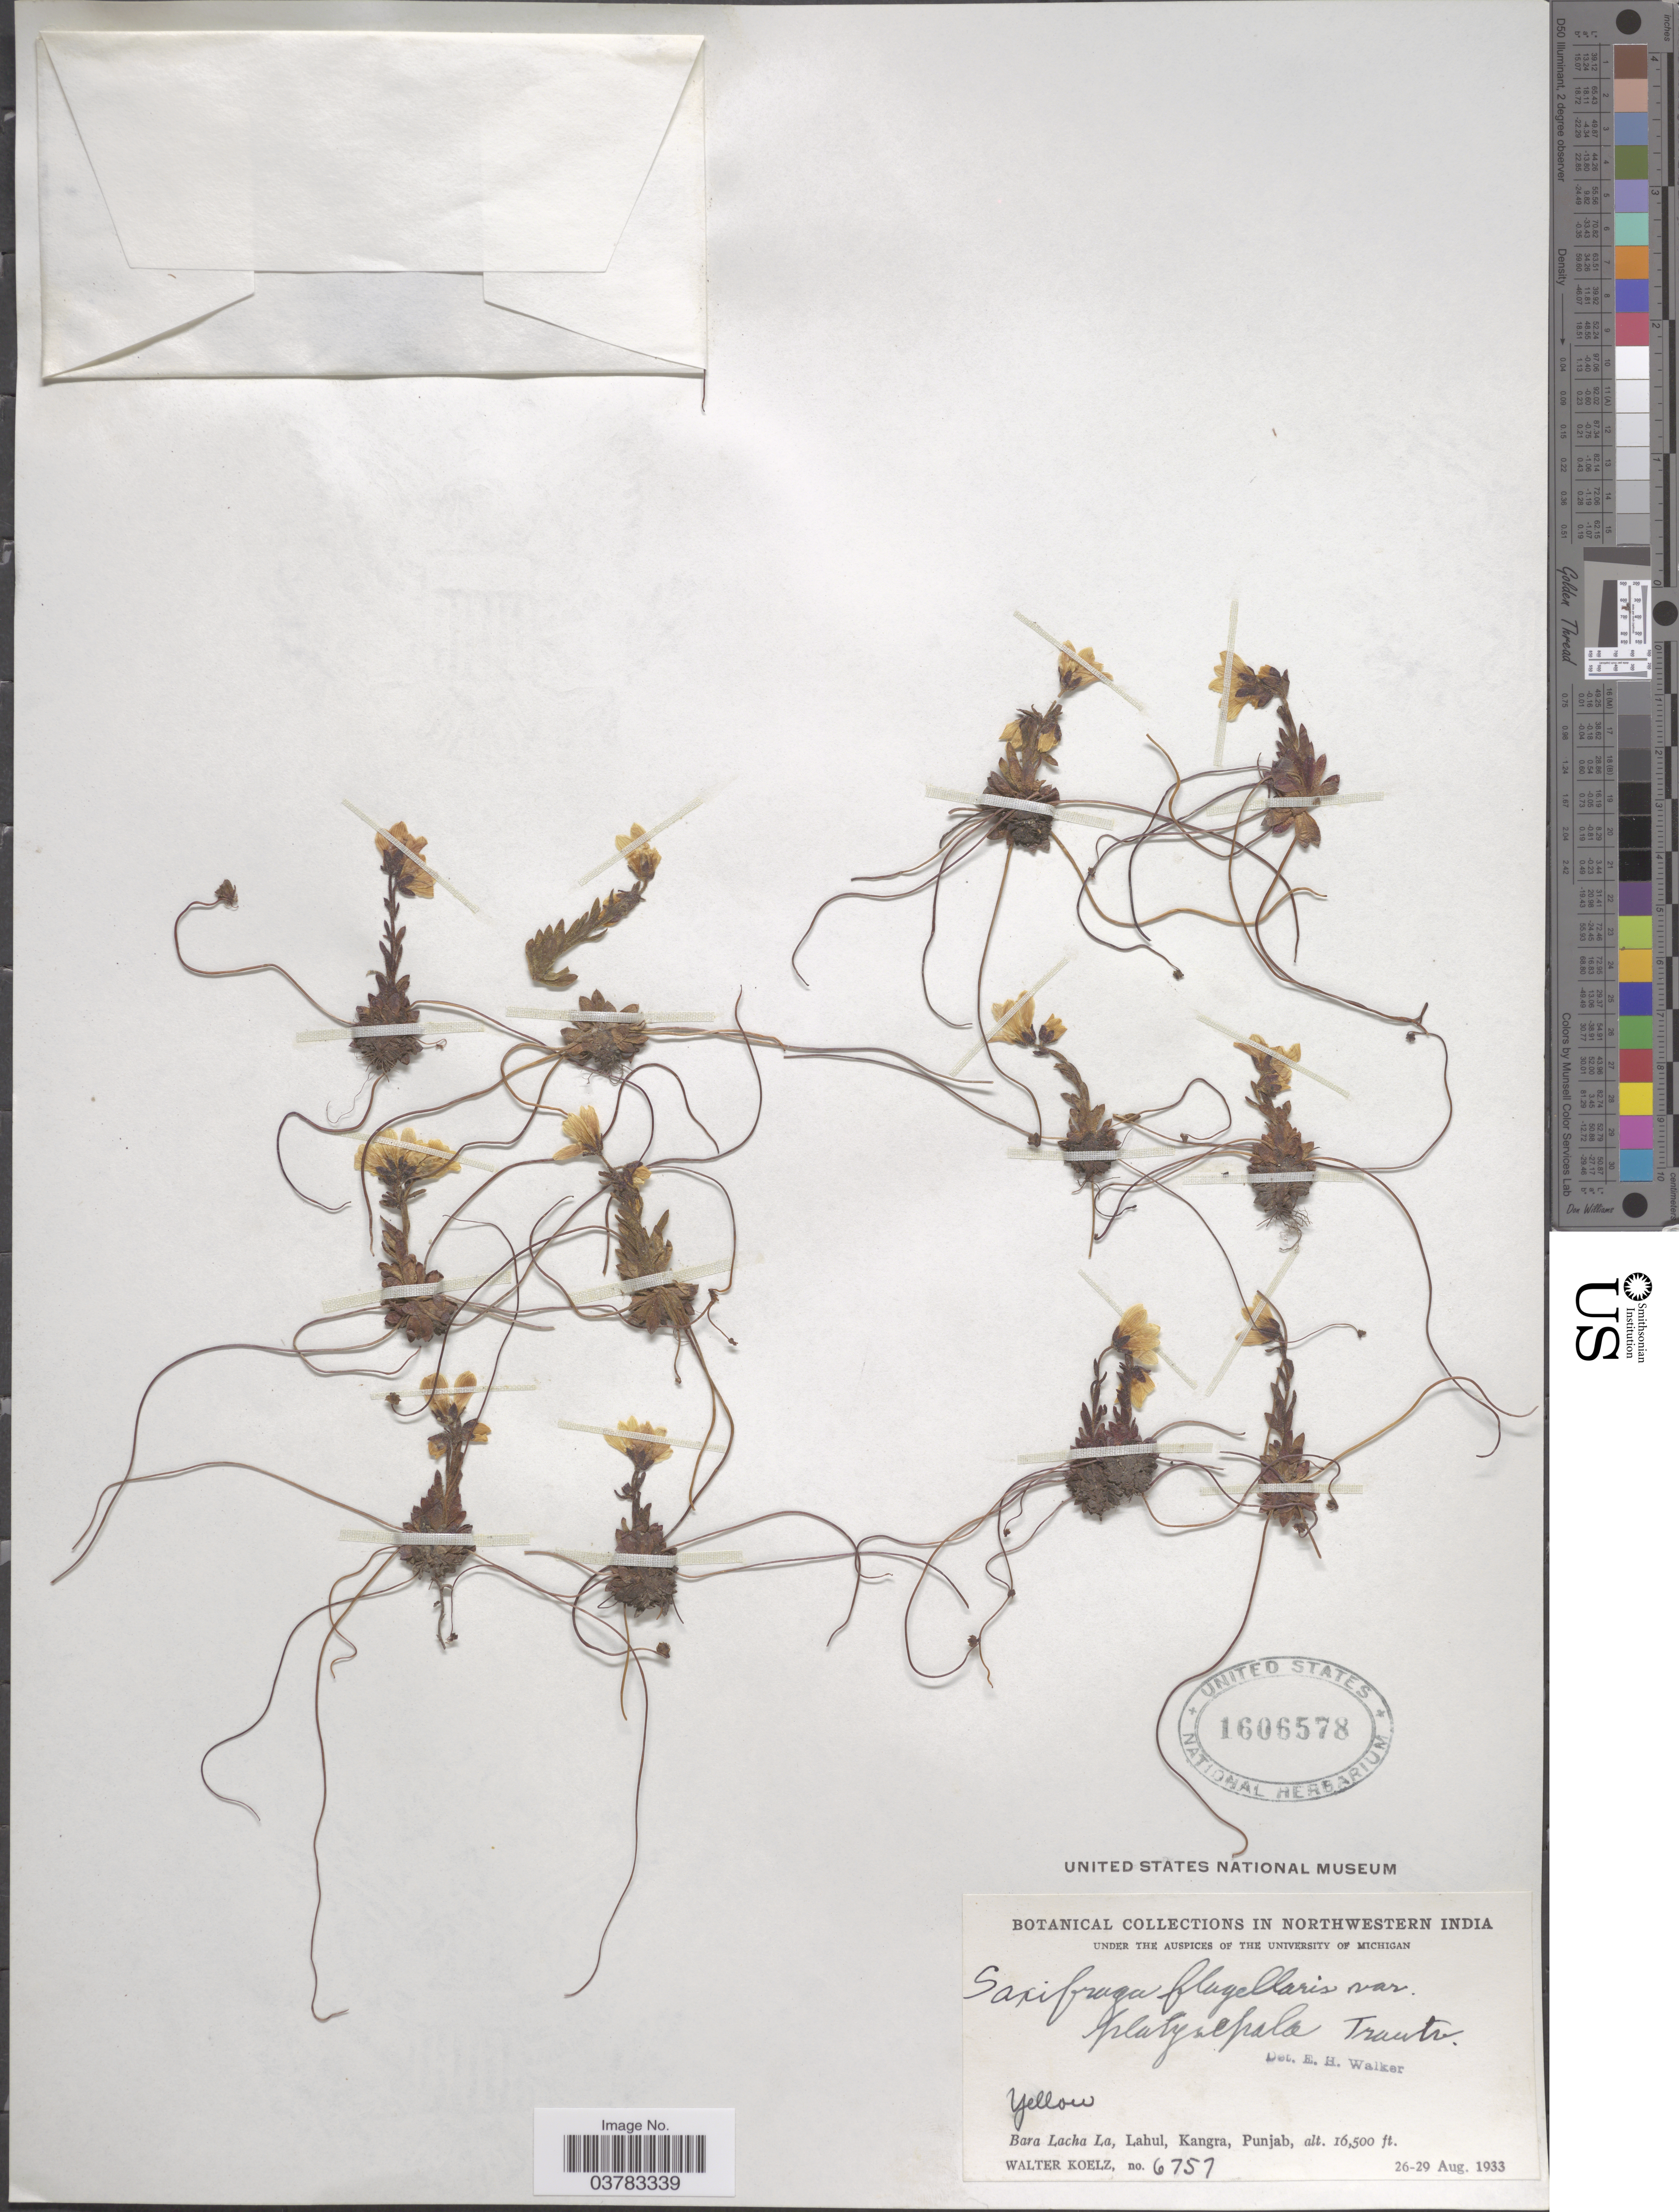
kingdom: Plantae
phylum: Tracheophyta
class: Magnoliopsida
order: Saxifragales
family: Saxifragaceae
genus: Saxifraga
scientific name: Saxifraga flagellaris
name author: Willd. ex Sternb.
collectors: W. N. Koelz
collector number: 6757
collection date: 1933-08-26/1933-08-29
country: India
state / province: Punjab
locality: Northwestern India. Bara Lacha La, Lahul, Kangra.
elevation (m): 5029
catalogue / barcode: US 1606578